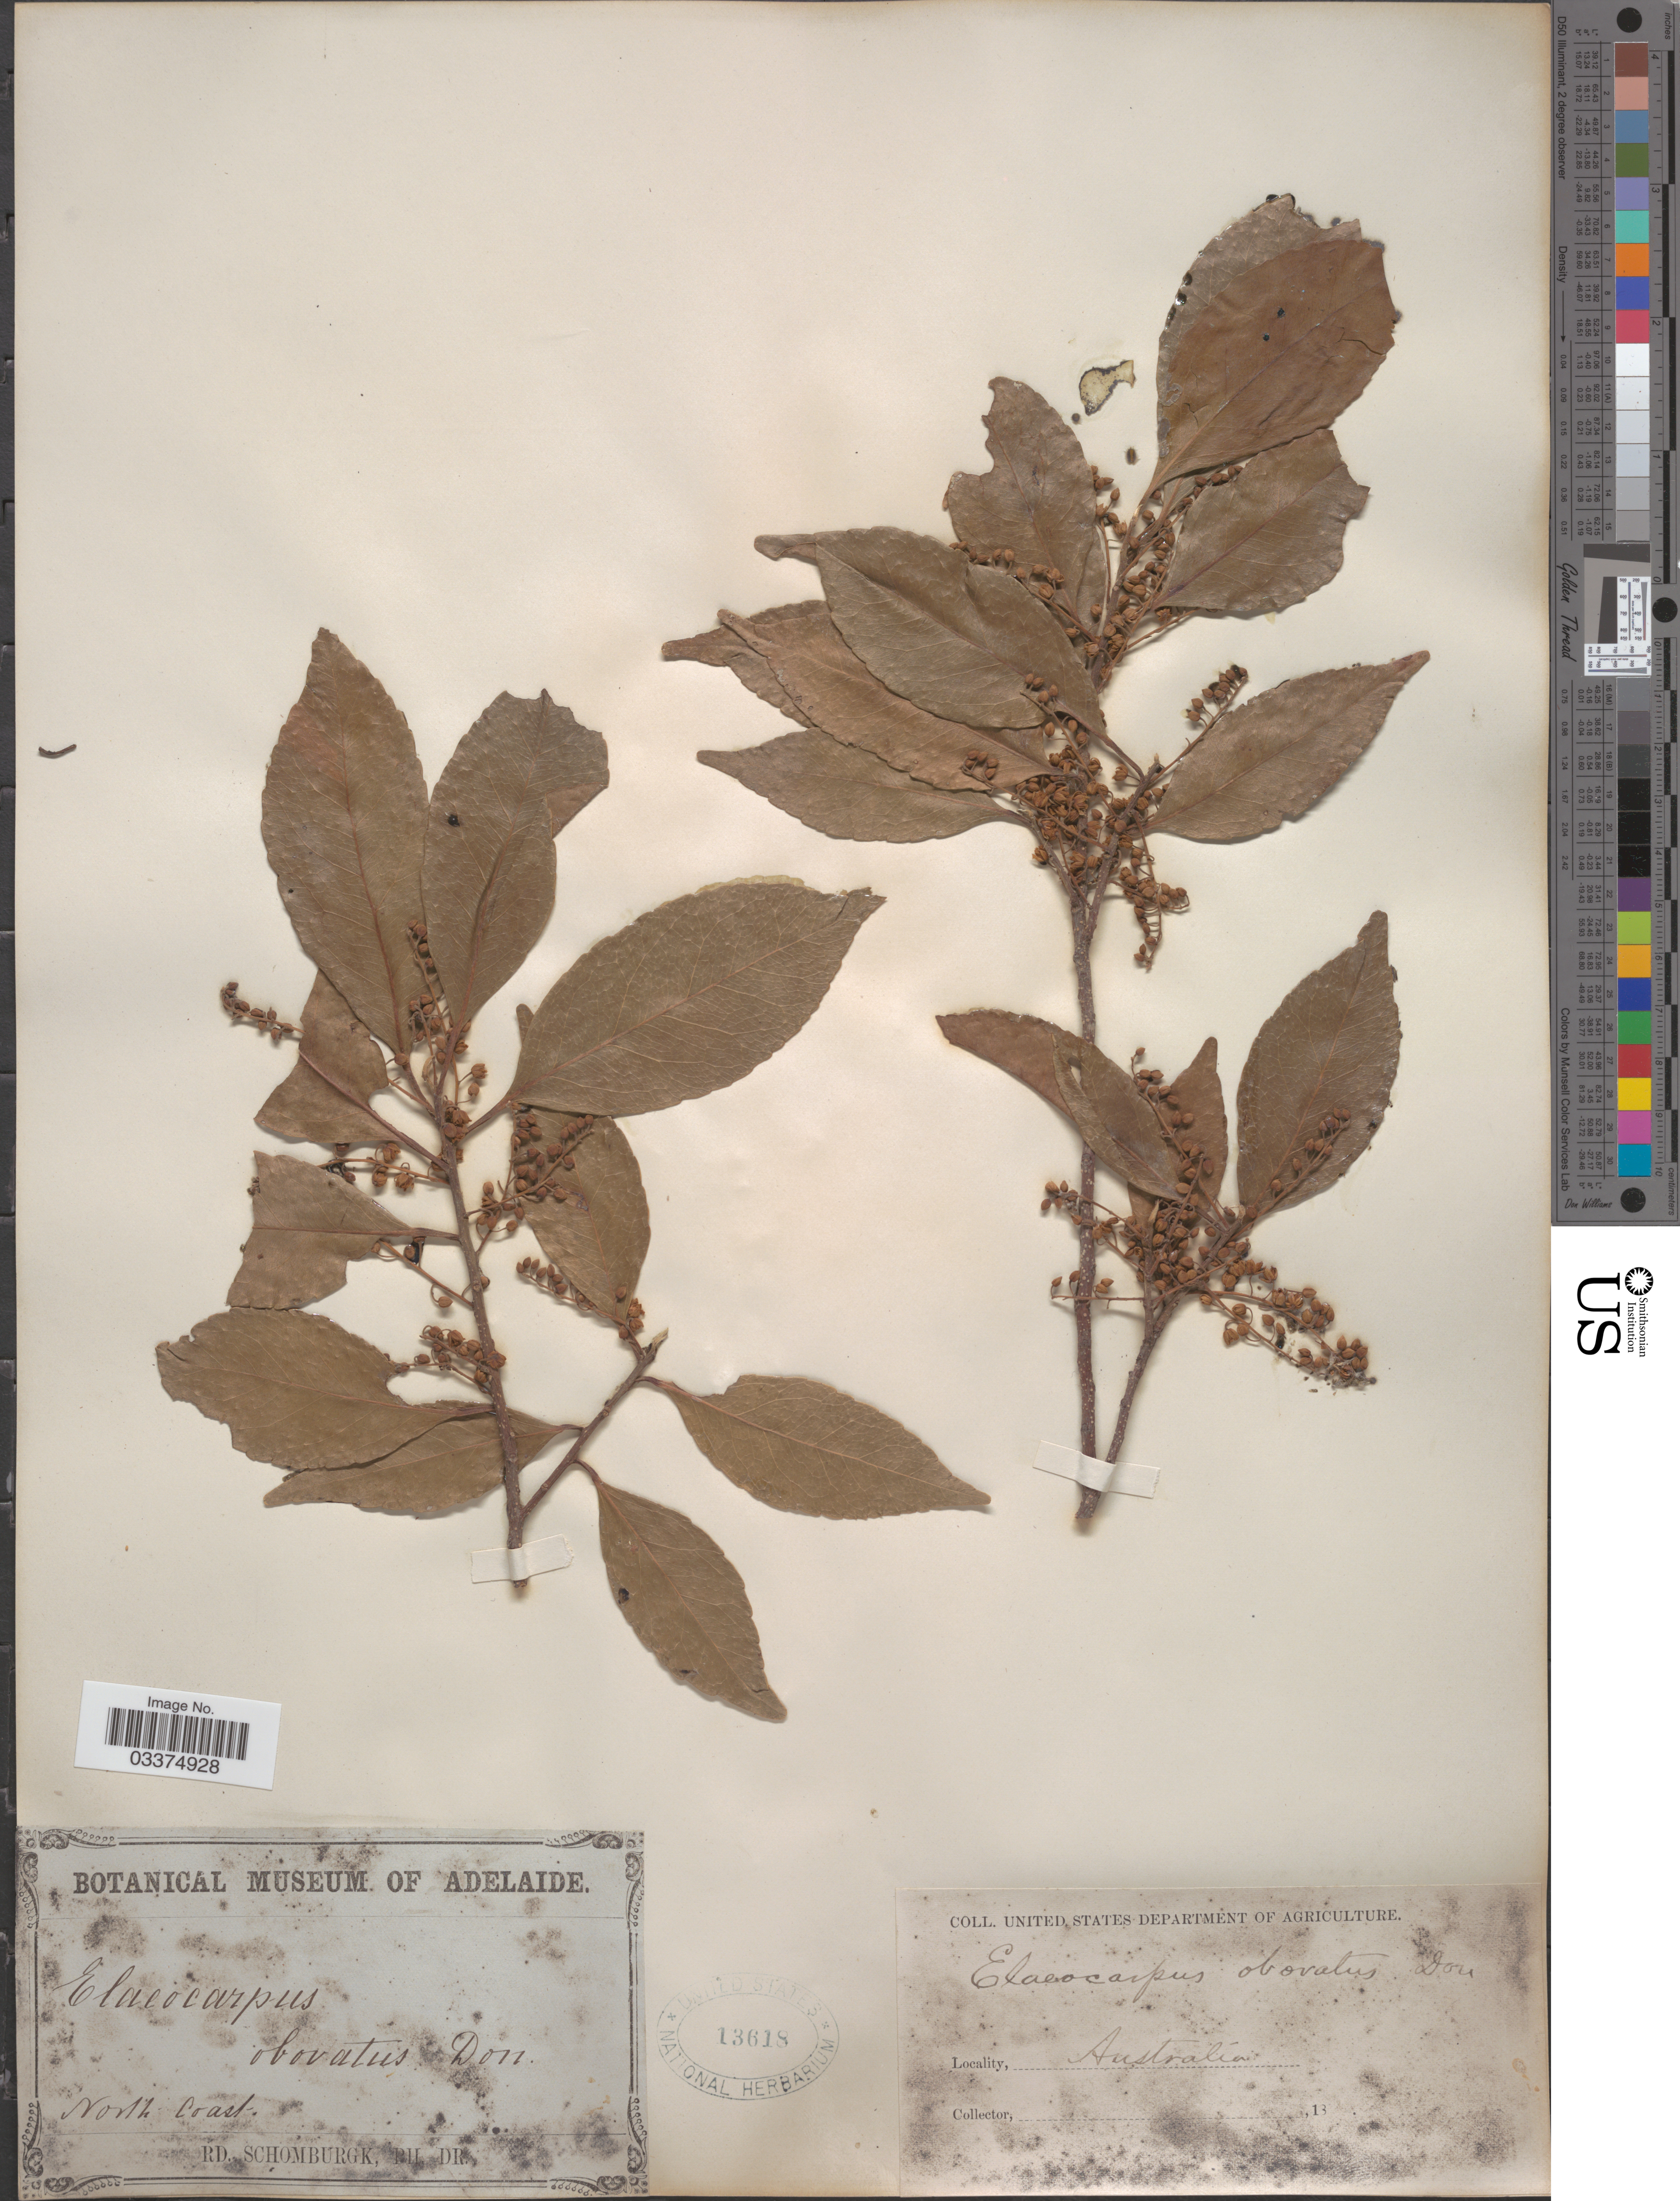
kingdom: Plantae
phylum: Tracheophyta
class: Magnoliopsida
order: Oxalidales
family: Elaeocarpaceae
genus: Elaeocarpus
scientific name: Elaeocarpus obovatus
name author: G. Don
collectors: M. R. Schomburgk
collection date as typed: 18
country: Australia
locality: North Coast.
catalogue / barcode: US 13618